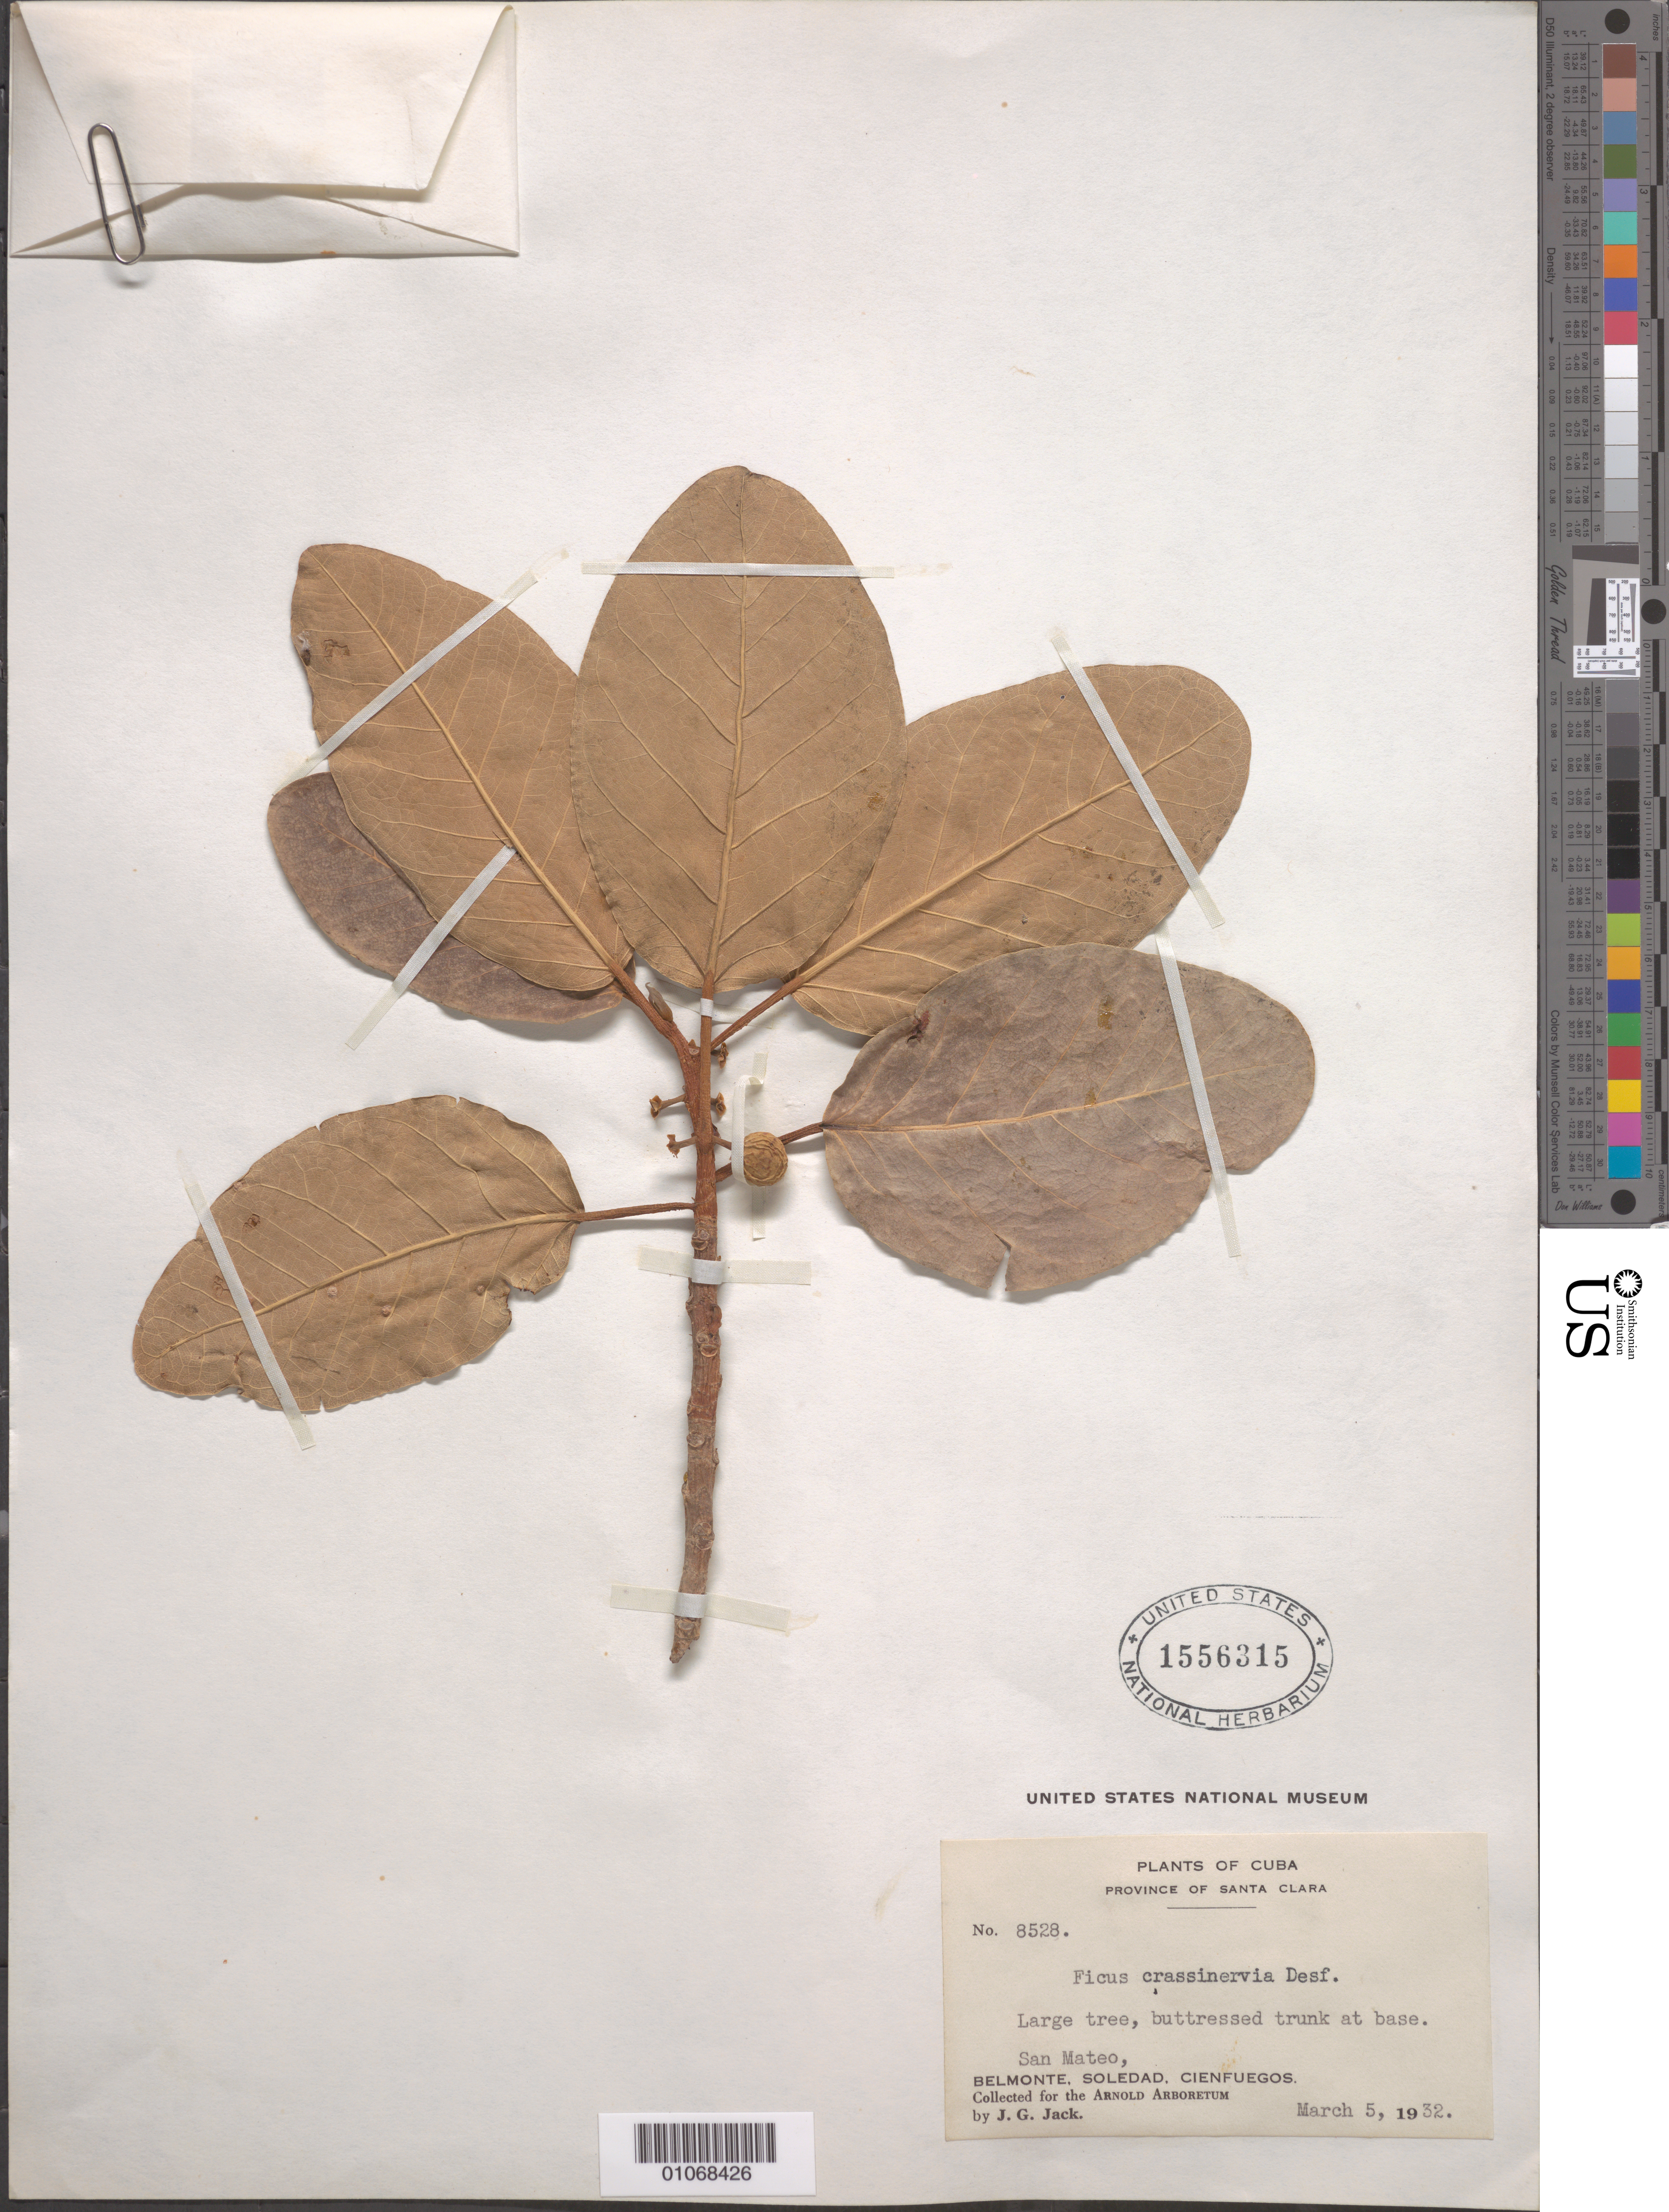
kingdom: Plantae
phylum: Tracheophyta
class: Magnoliopsida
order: Rosales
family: Moraceae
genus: Ficus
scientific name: Ficus trigonata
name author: L.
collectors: J. G. Jack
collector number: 8528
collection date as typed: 05 Mar 1932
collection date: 1932-03-05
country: Cuba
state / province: Cienfuegos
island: Cuba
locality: San Mateo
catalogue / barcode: US 1556315